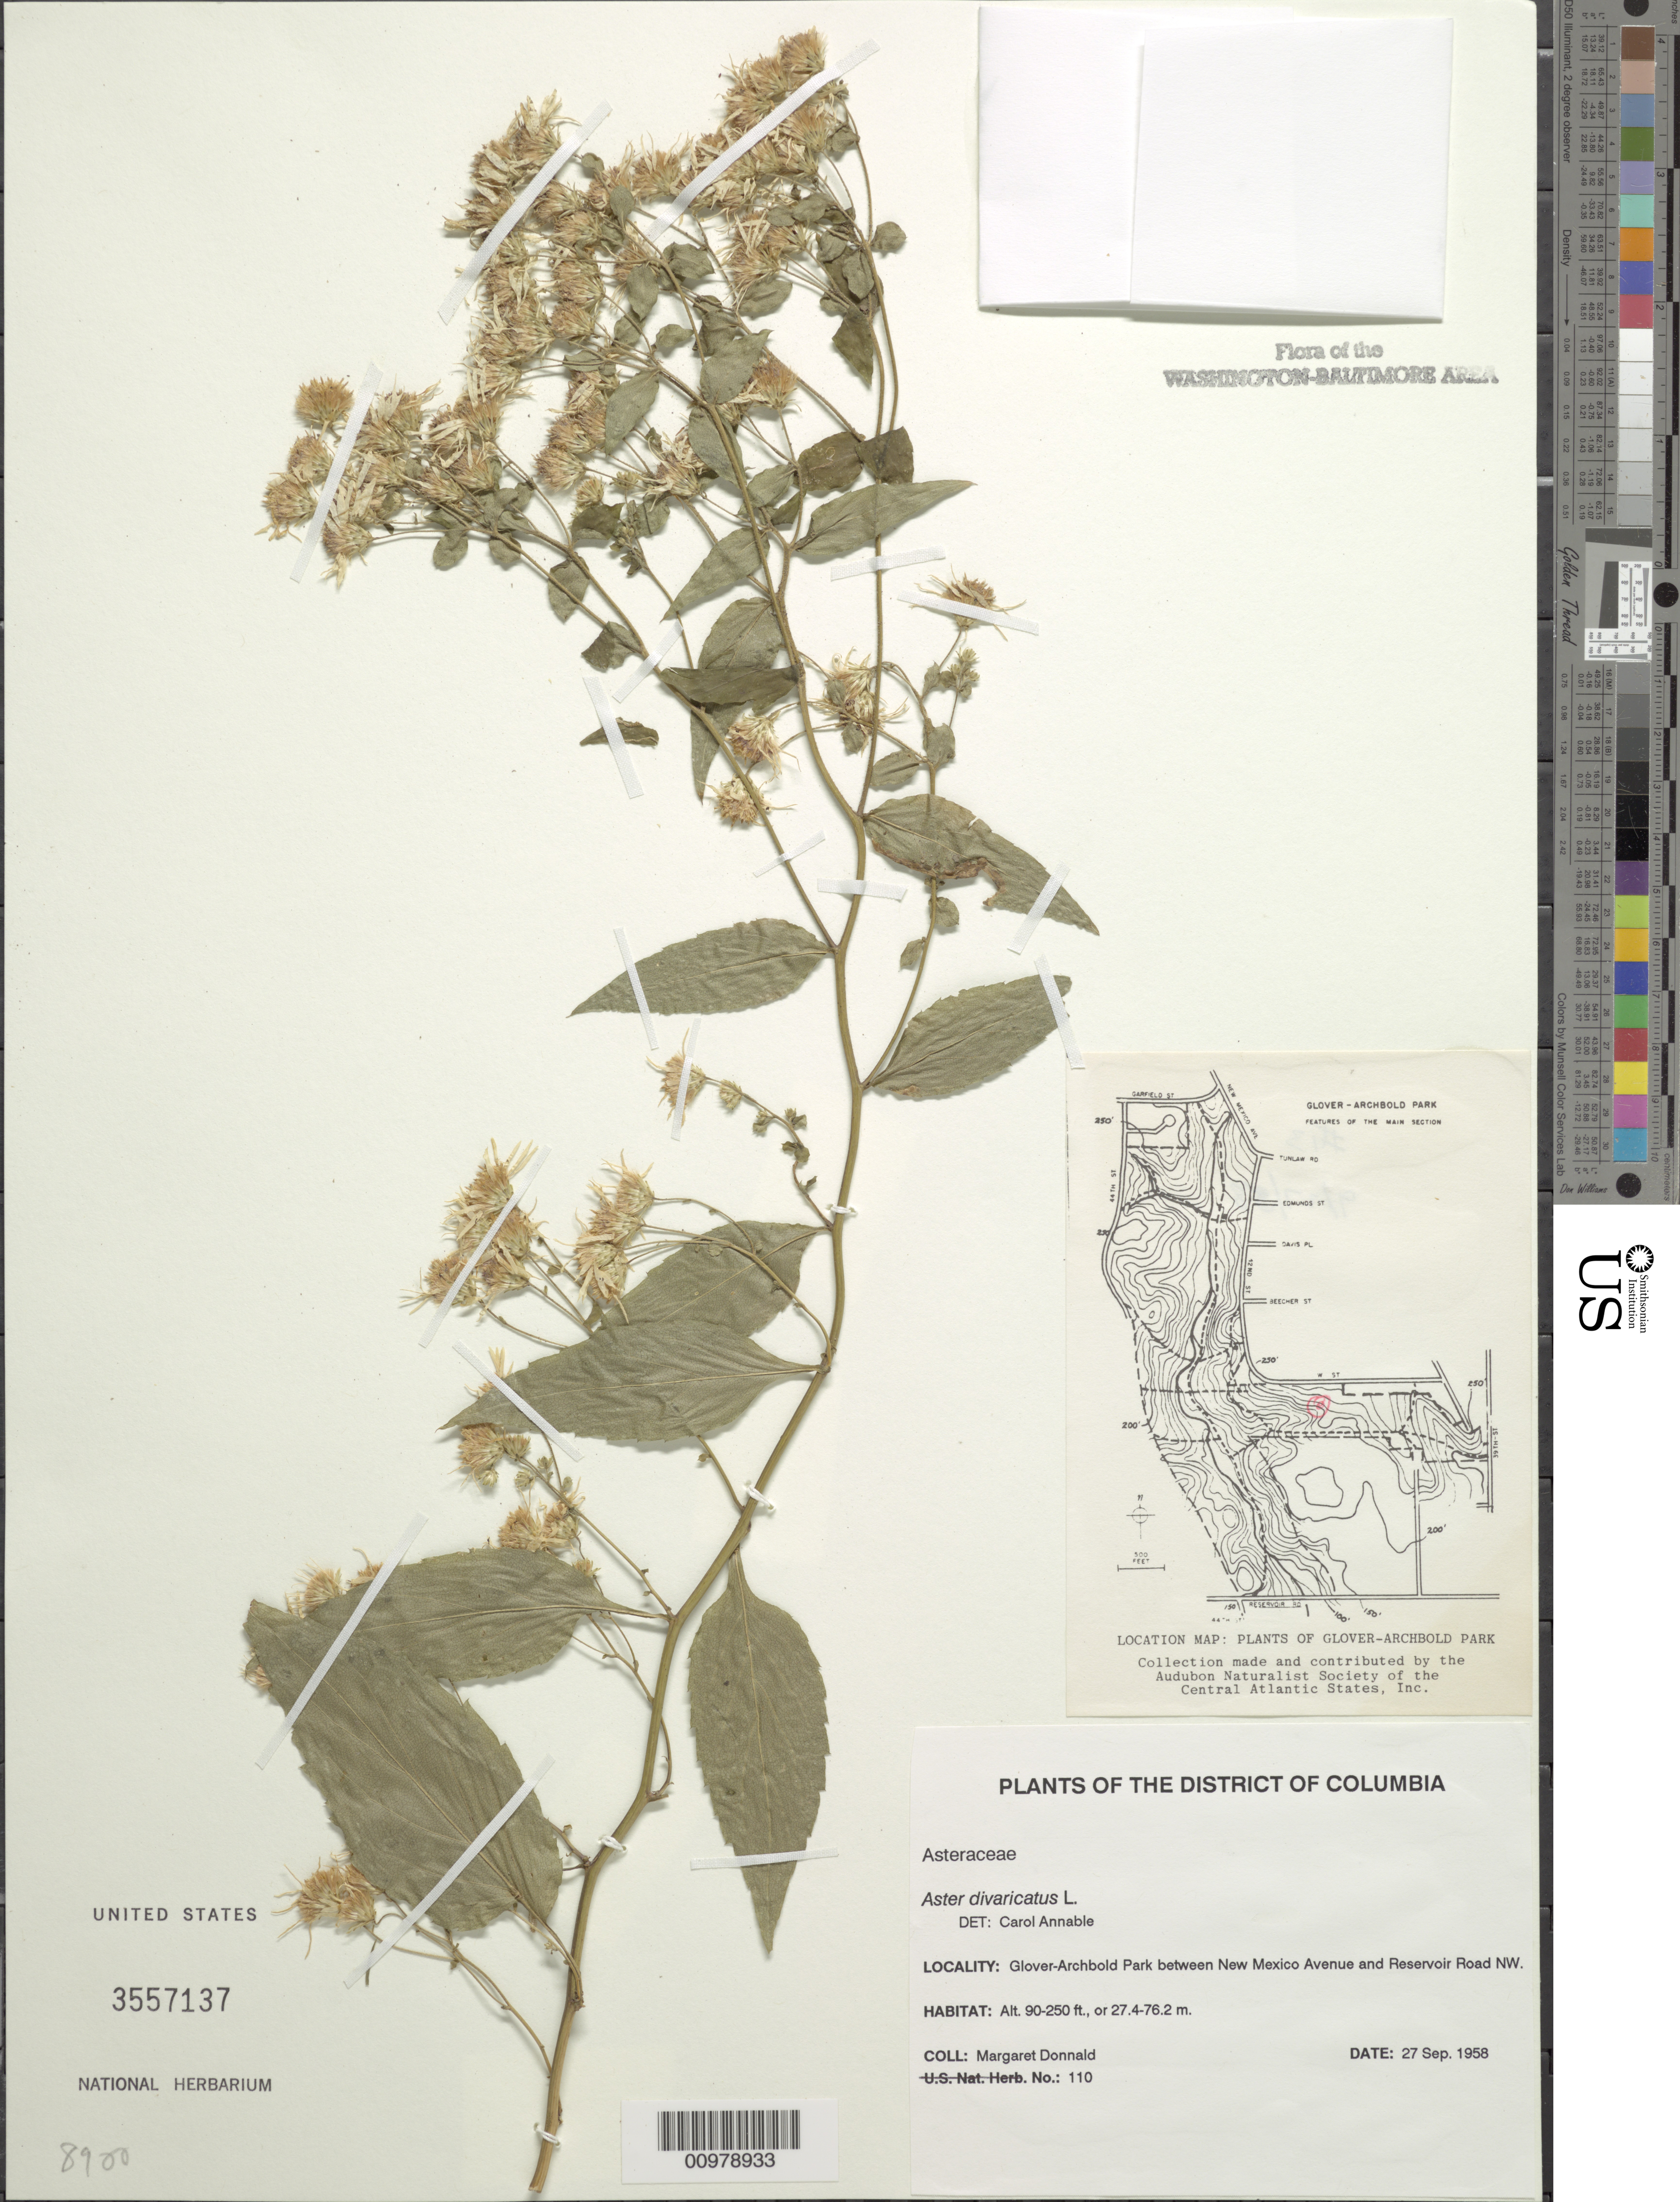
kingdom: Plantae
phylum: Tracheophyta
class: Magnoliopsida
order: Asterales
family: Asteraceae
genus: Eurybia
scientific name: Eurybia divaricata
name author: (L.) G.L. Nesom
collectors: M. Donnald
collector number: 110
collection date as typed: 27 Sep 1958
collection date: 1958-09-27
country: United States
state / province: District of Columbia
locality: Glover-Archbold Park between New Mexico Avenue and Reservoir Road NW.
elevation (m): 27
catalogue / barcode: US 3557137